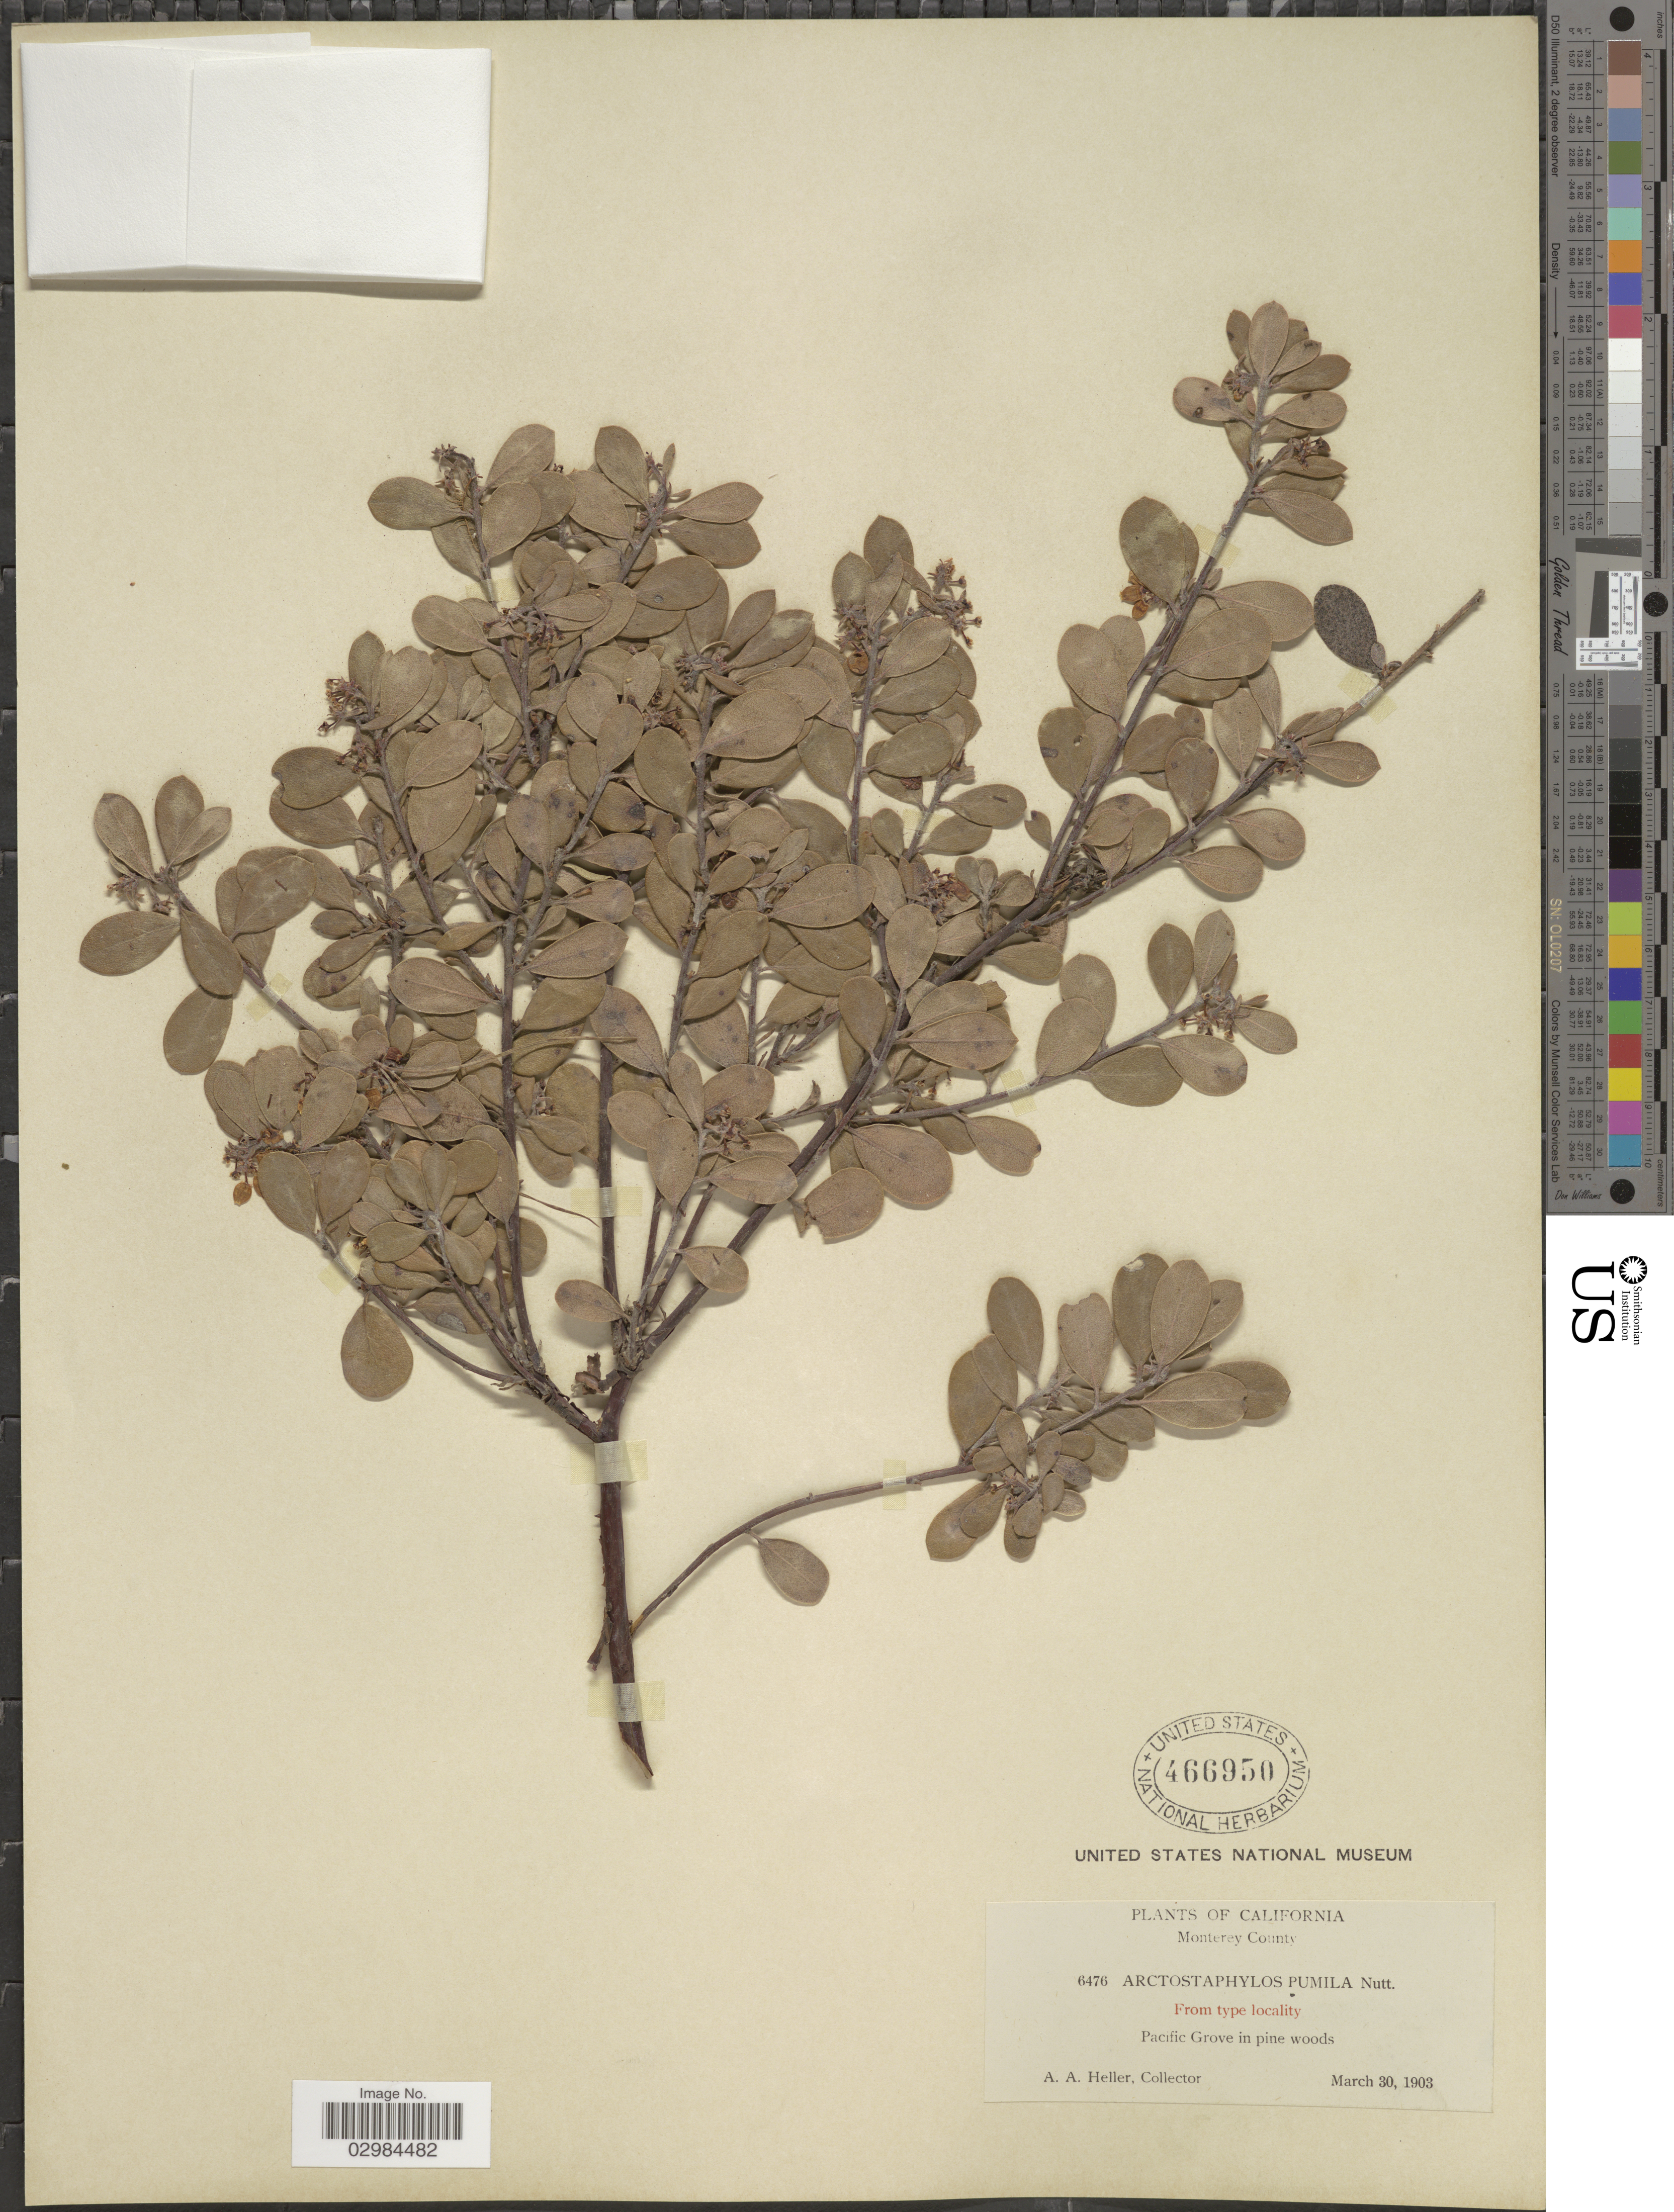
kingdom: Plantae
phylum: Tracheophyta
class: Magnoliopsida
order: Ericales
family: Ericaceae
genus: Arctostaphylos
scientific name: Arctostaphylos pumila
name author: Nutt.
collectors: A. A. Heller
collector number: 6476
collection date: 1903-03-30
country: United States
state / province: California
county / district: Monterey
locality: Monterey County. Pacific Grove in pine woods.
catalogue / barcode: US 466950